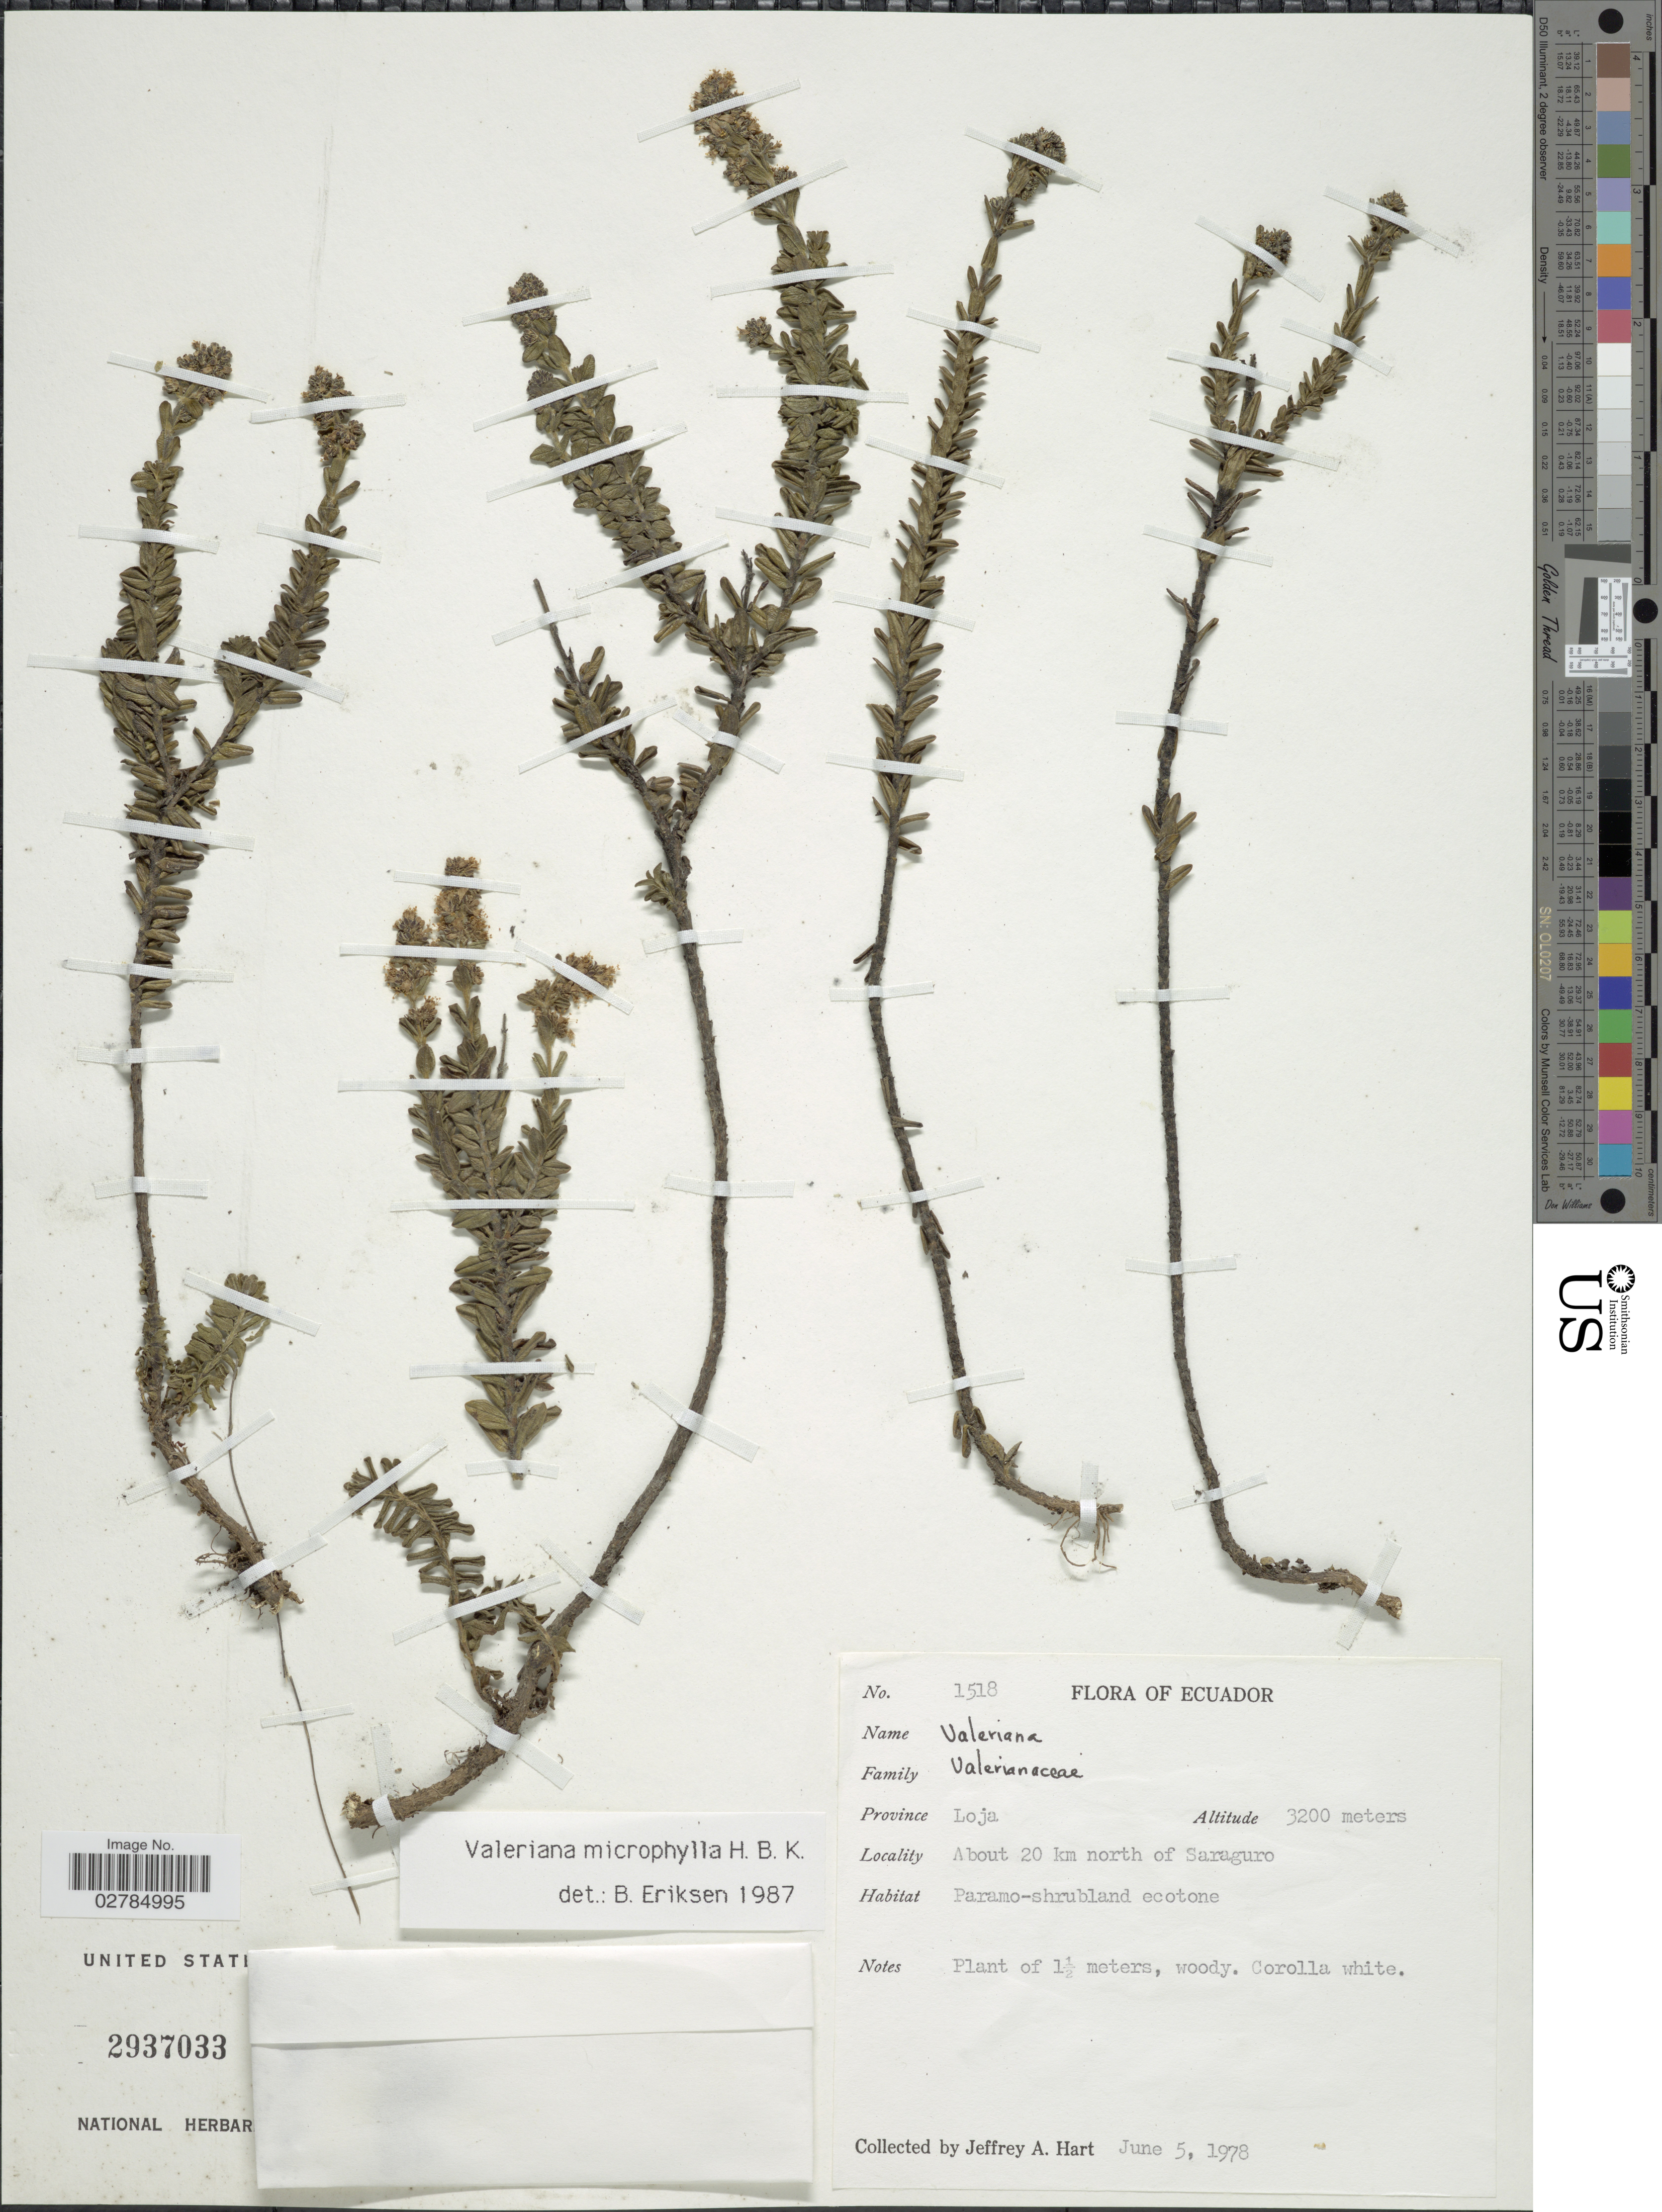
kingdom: Plantae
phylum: Tracheophyta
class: Magnoliopsida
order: Dipsacales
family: Caprifoliaceae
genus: Valeriana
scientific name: Valeriana microphylla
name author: Kunth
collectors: J. A. Hart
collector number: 1518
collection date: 1978-06-05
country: Ecuador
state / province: Loja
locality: About 20 km north of Saraguro.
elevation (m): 3200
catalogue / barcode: US 2937033